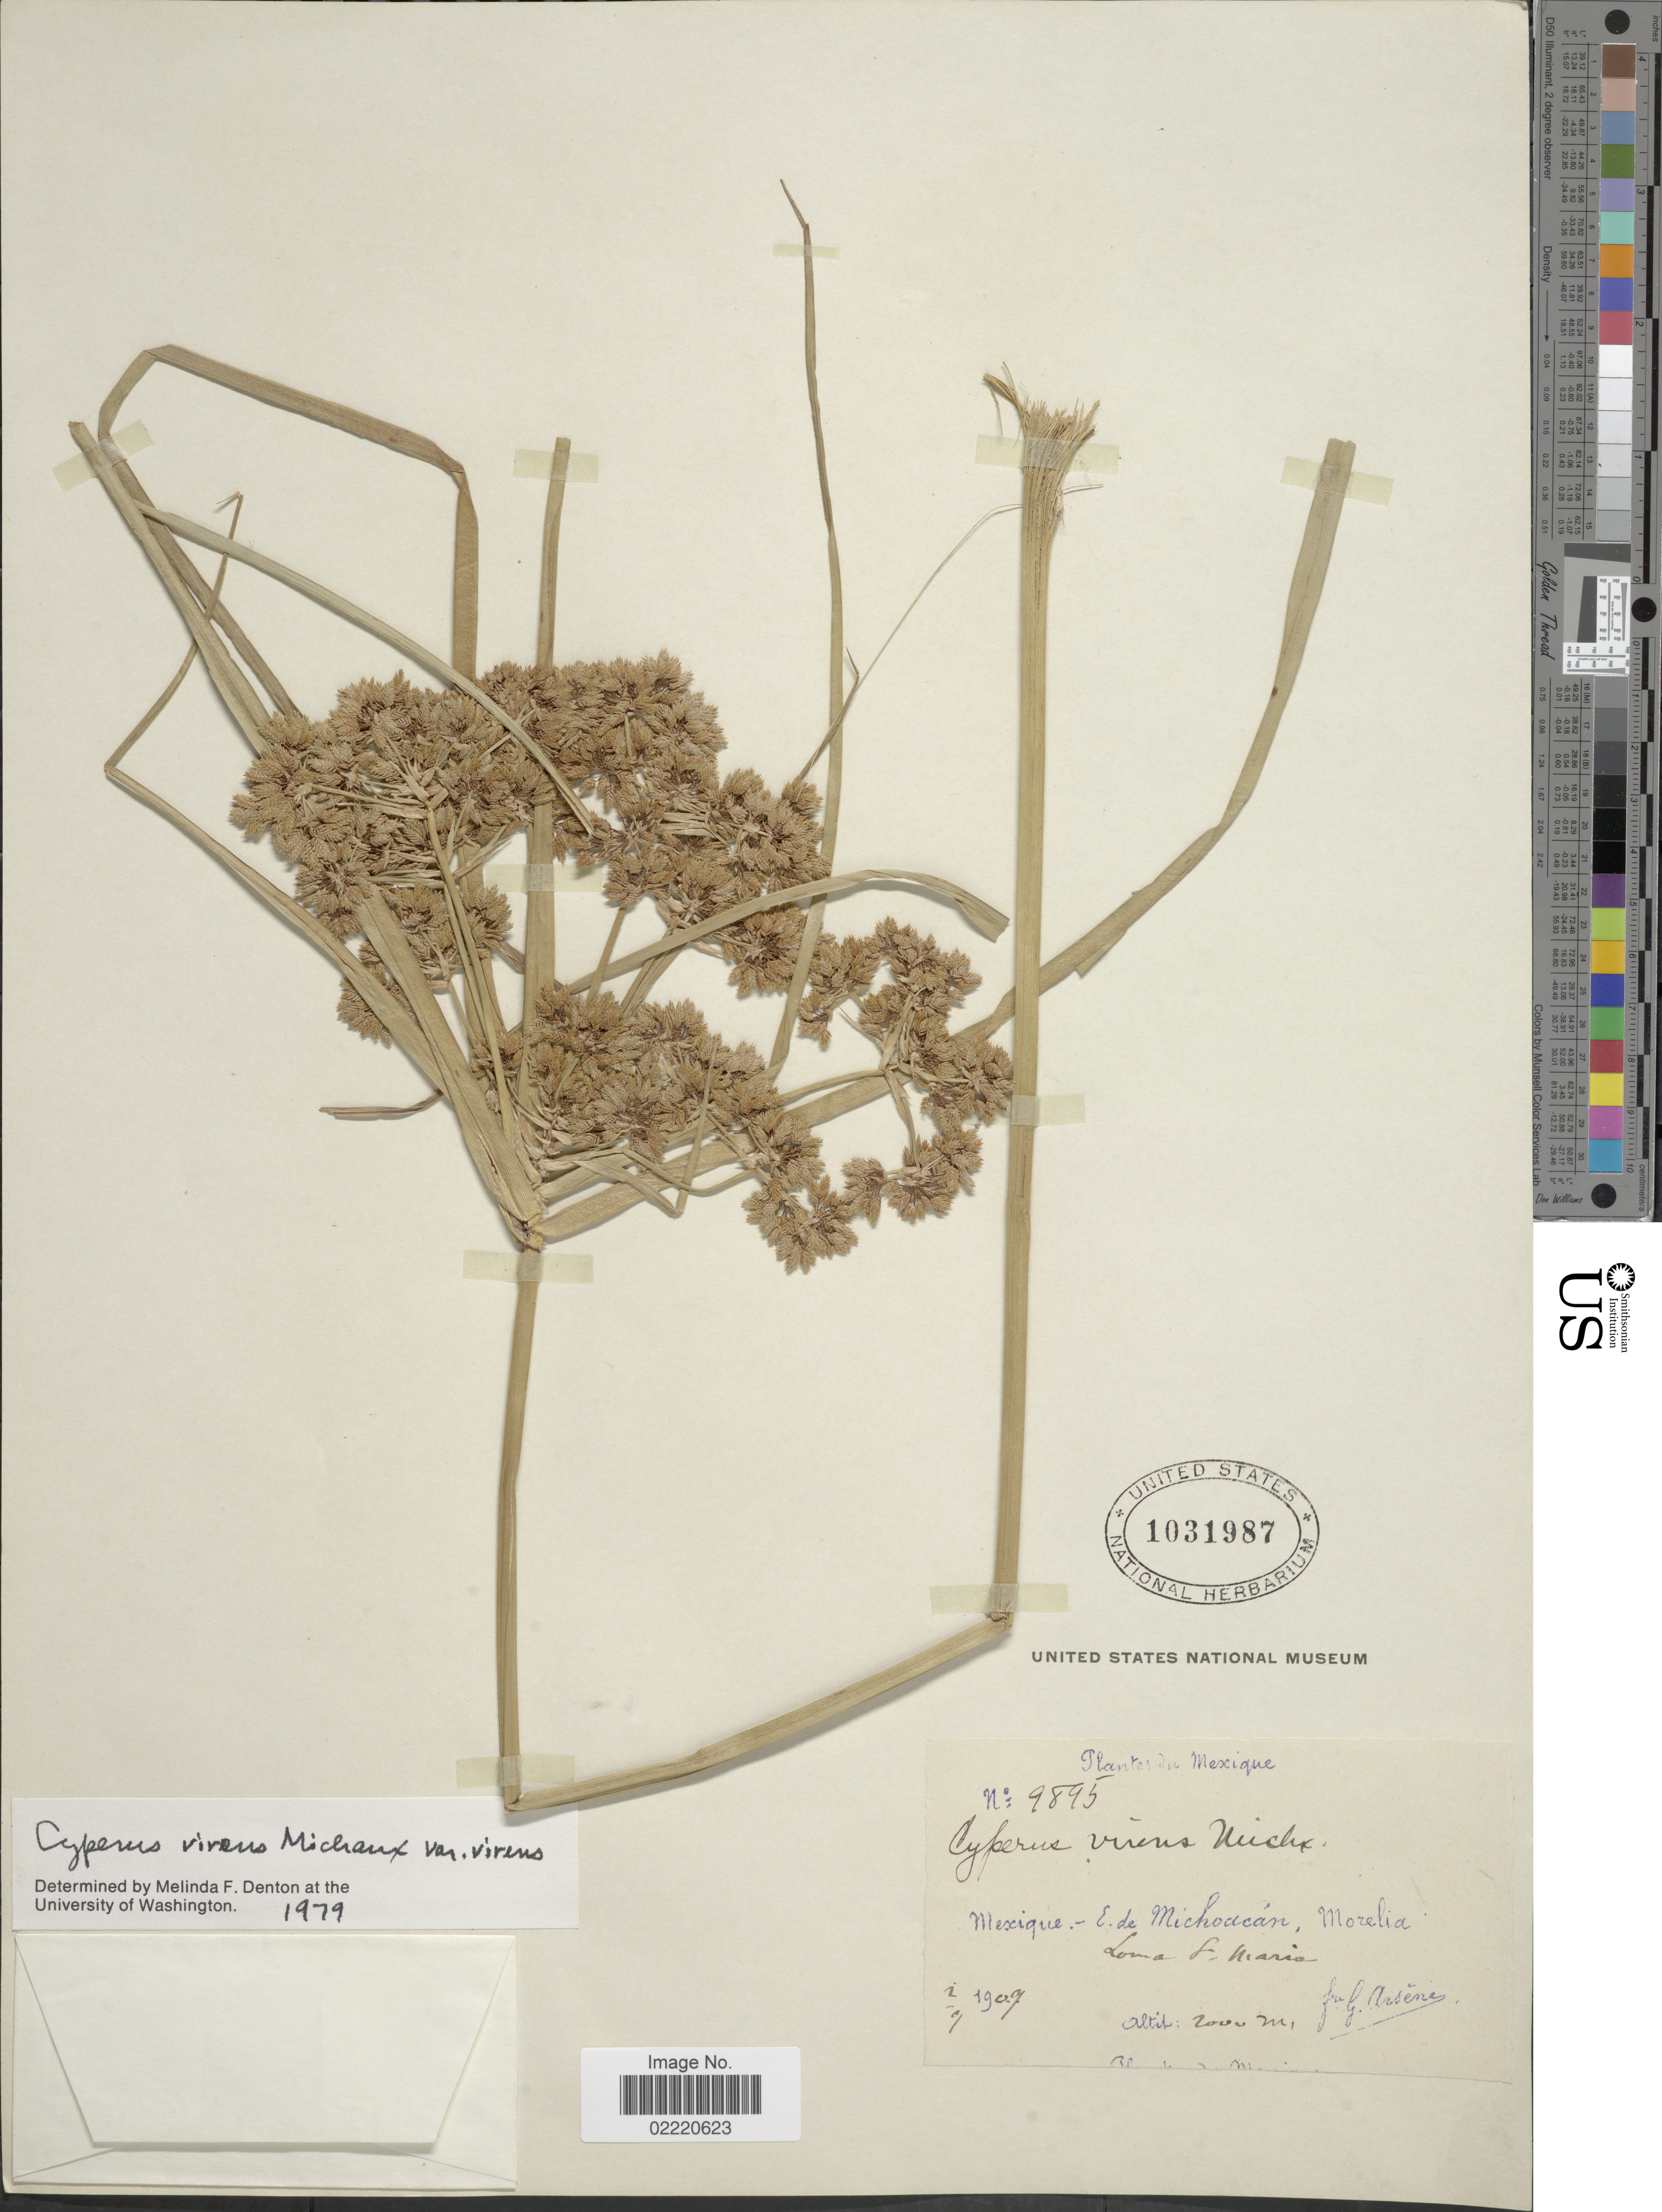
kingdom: Plantae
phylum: Tracheophyta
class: Liliopsida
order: Poales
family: Cyperaceae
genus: Cyperus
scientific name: Cyperus virens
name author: Michx.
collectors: Bro. G. Arsène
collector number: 9895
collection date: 1909-09-02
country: Mexico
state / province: Michoacán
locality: Loma St. Maria [Lomas de St. Maria]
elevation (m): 2000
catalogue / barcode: US 1031987